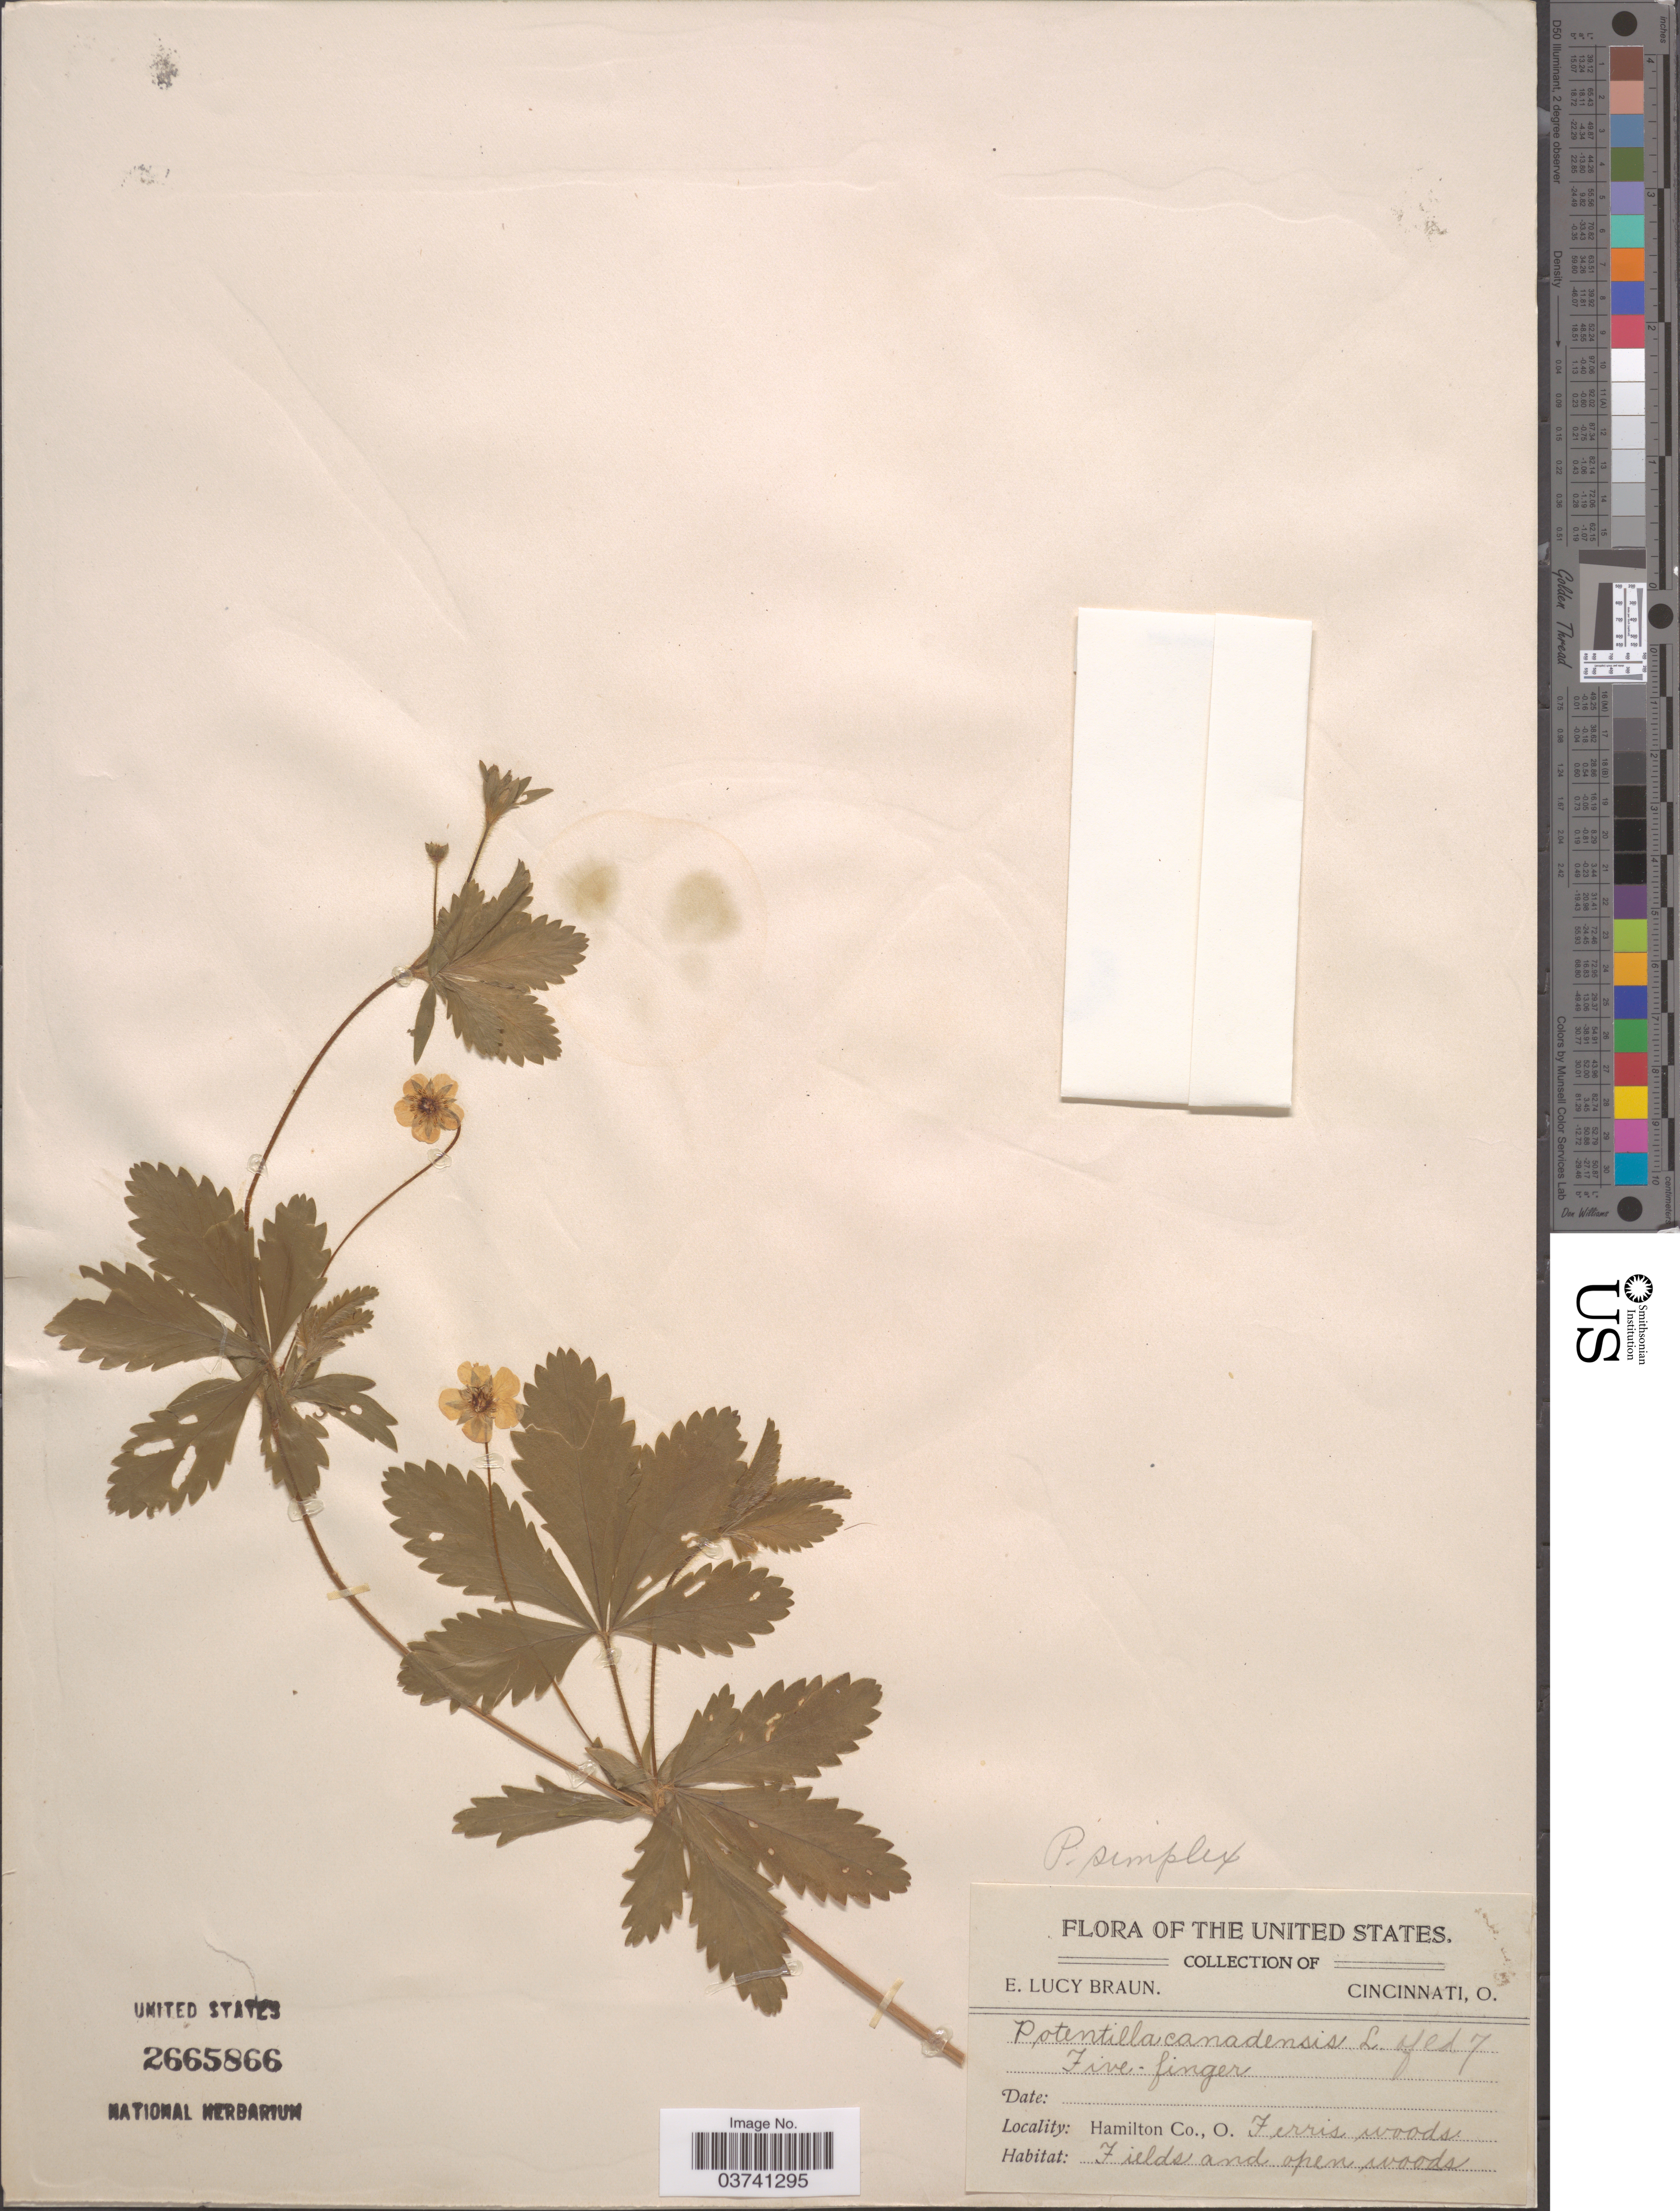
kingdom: Plantae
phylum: Tracheophyta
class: Magnoliopsida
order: Rosales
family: Rosaceae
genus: Potentilla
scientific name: Potentilla simplex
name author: Michx.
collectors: E. L. Braun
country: United States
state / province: Ohio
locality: Hamilton Co. Ferris woods.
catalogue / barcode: US 2665866